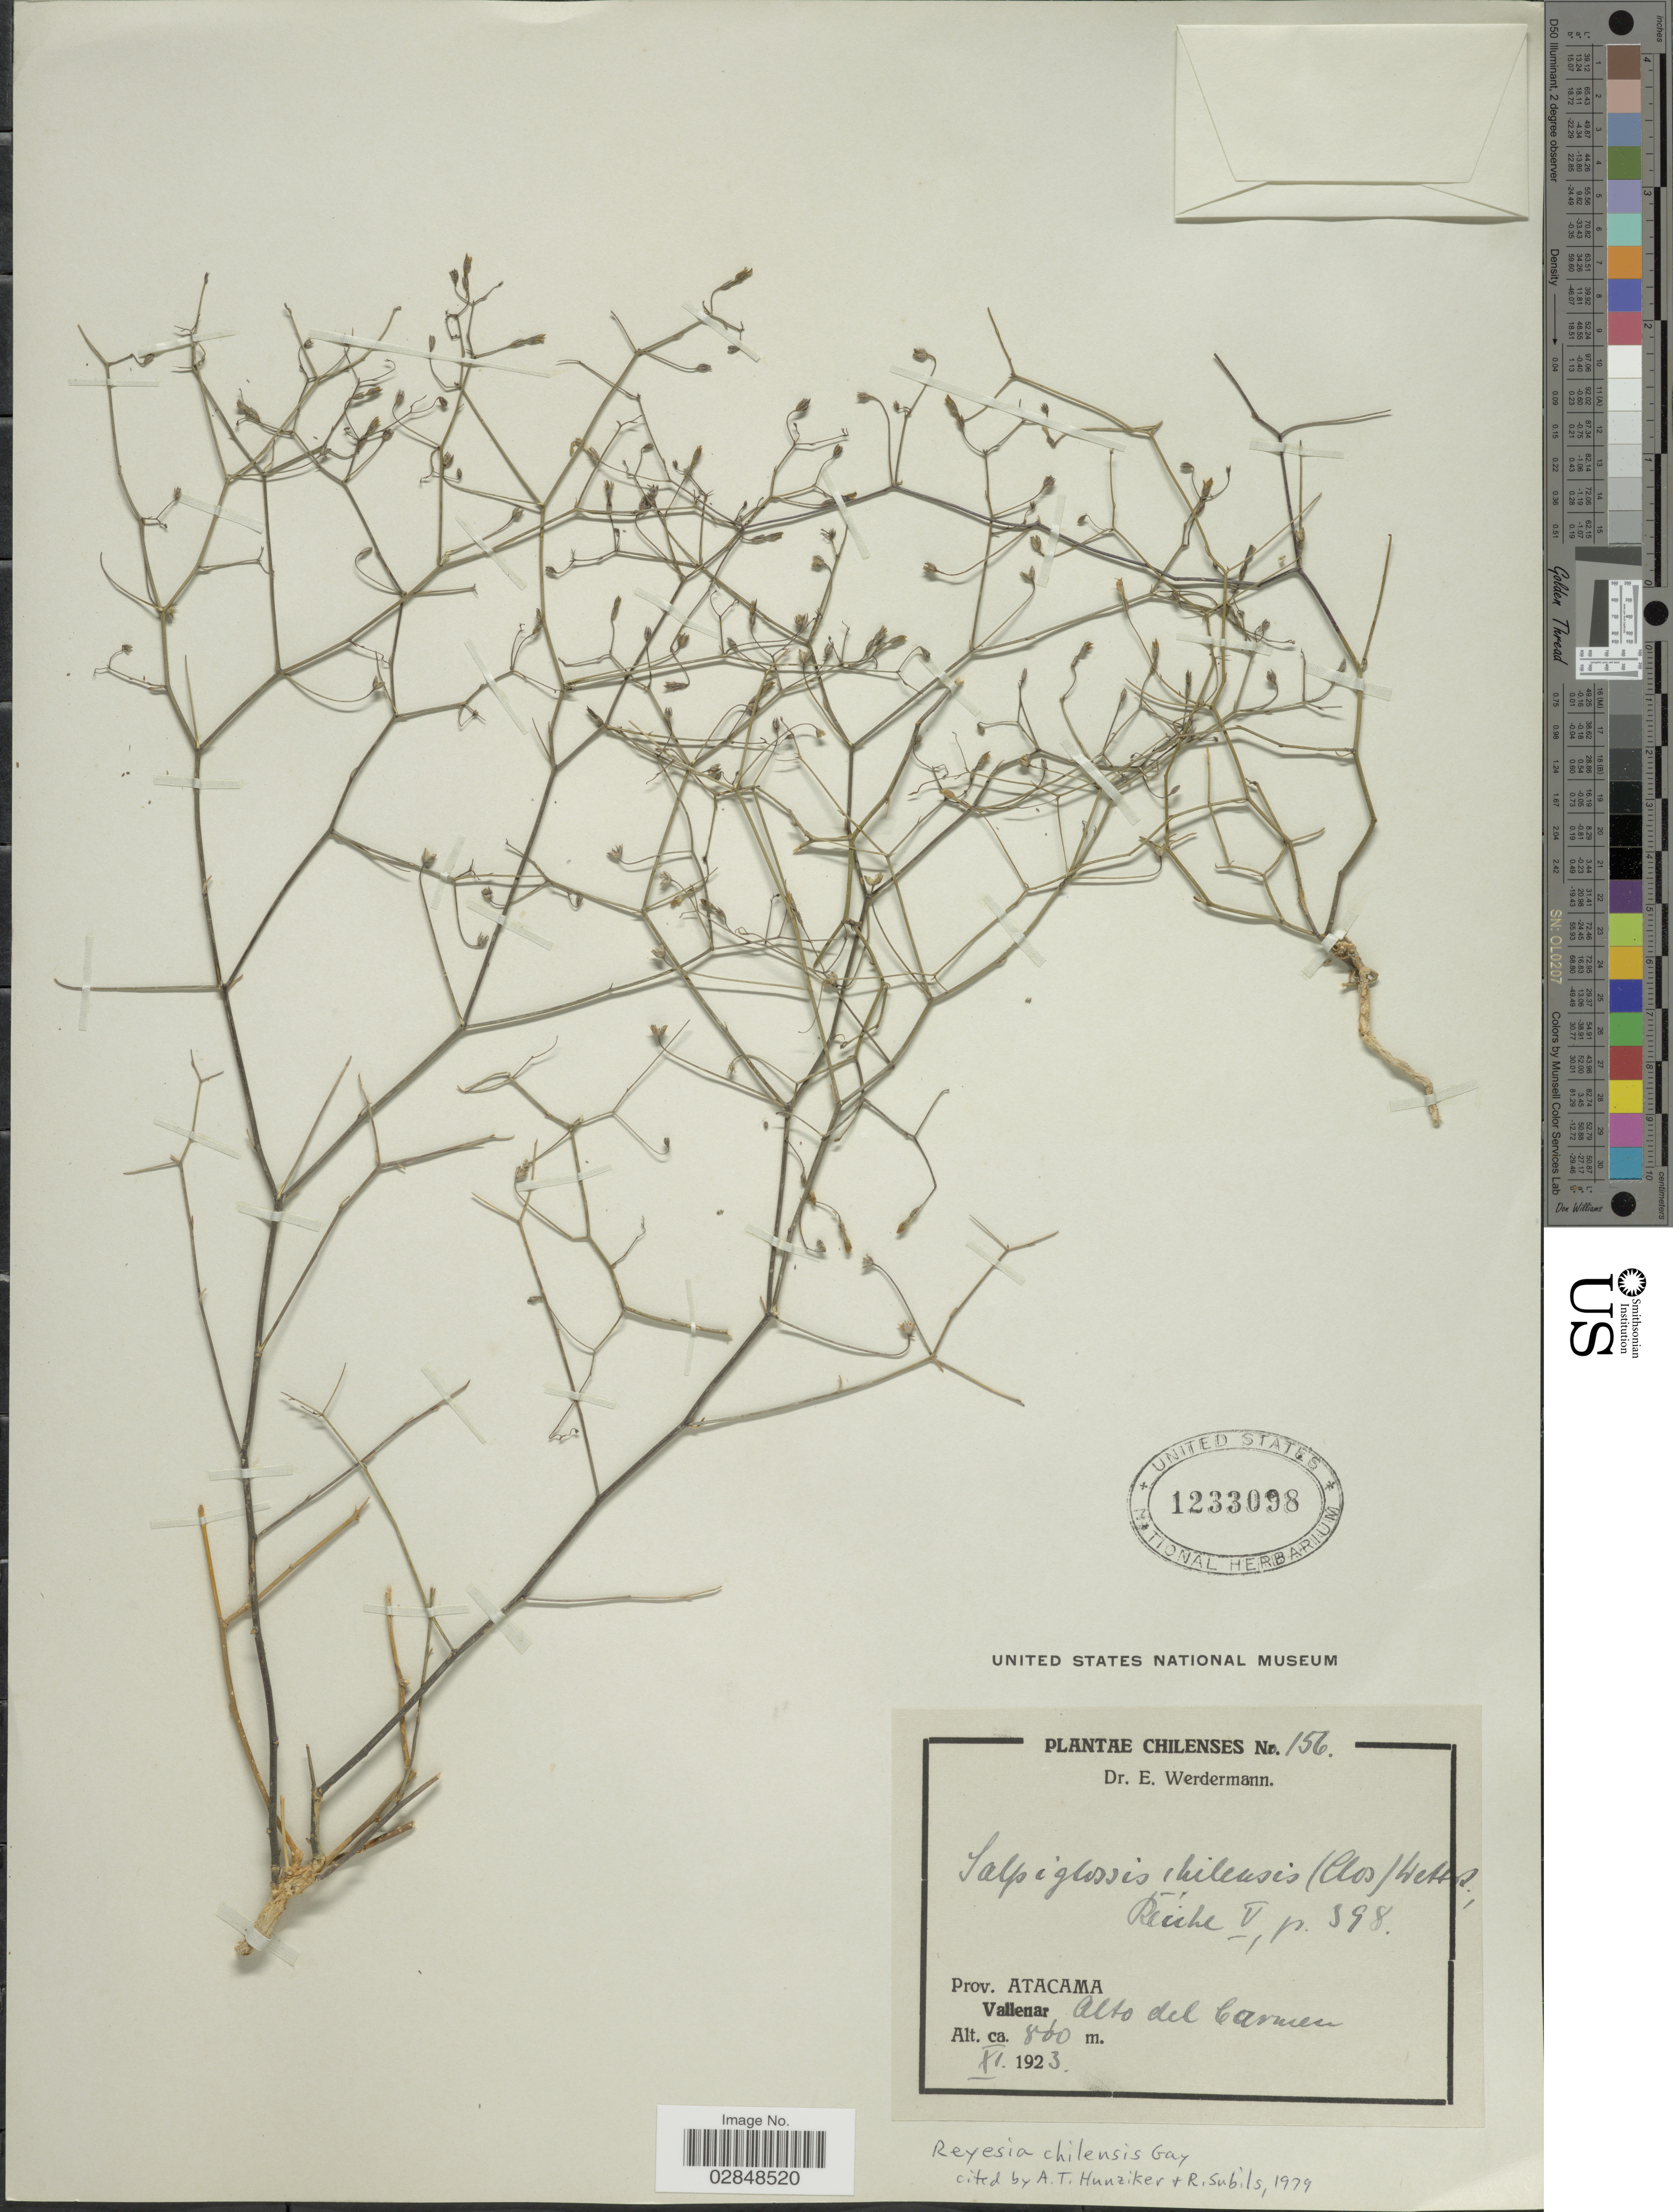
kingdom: Plantae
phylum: Tracheophyta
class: Magnoliopsida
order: Solanales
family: Solanaceae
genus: Reyesia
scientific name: Reyesia chilensis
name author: Gay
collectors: E. Werdermann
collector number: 156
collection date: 1923-11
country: Chile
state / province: Atacama (III)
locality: Vallenar, Alto del Carmen.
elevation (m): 800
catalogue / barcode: US 1233098